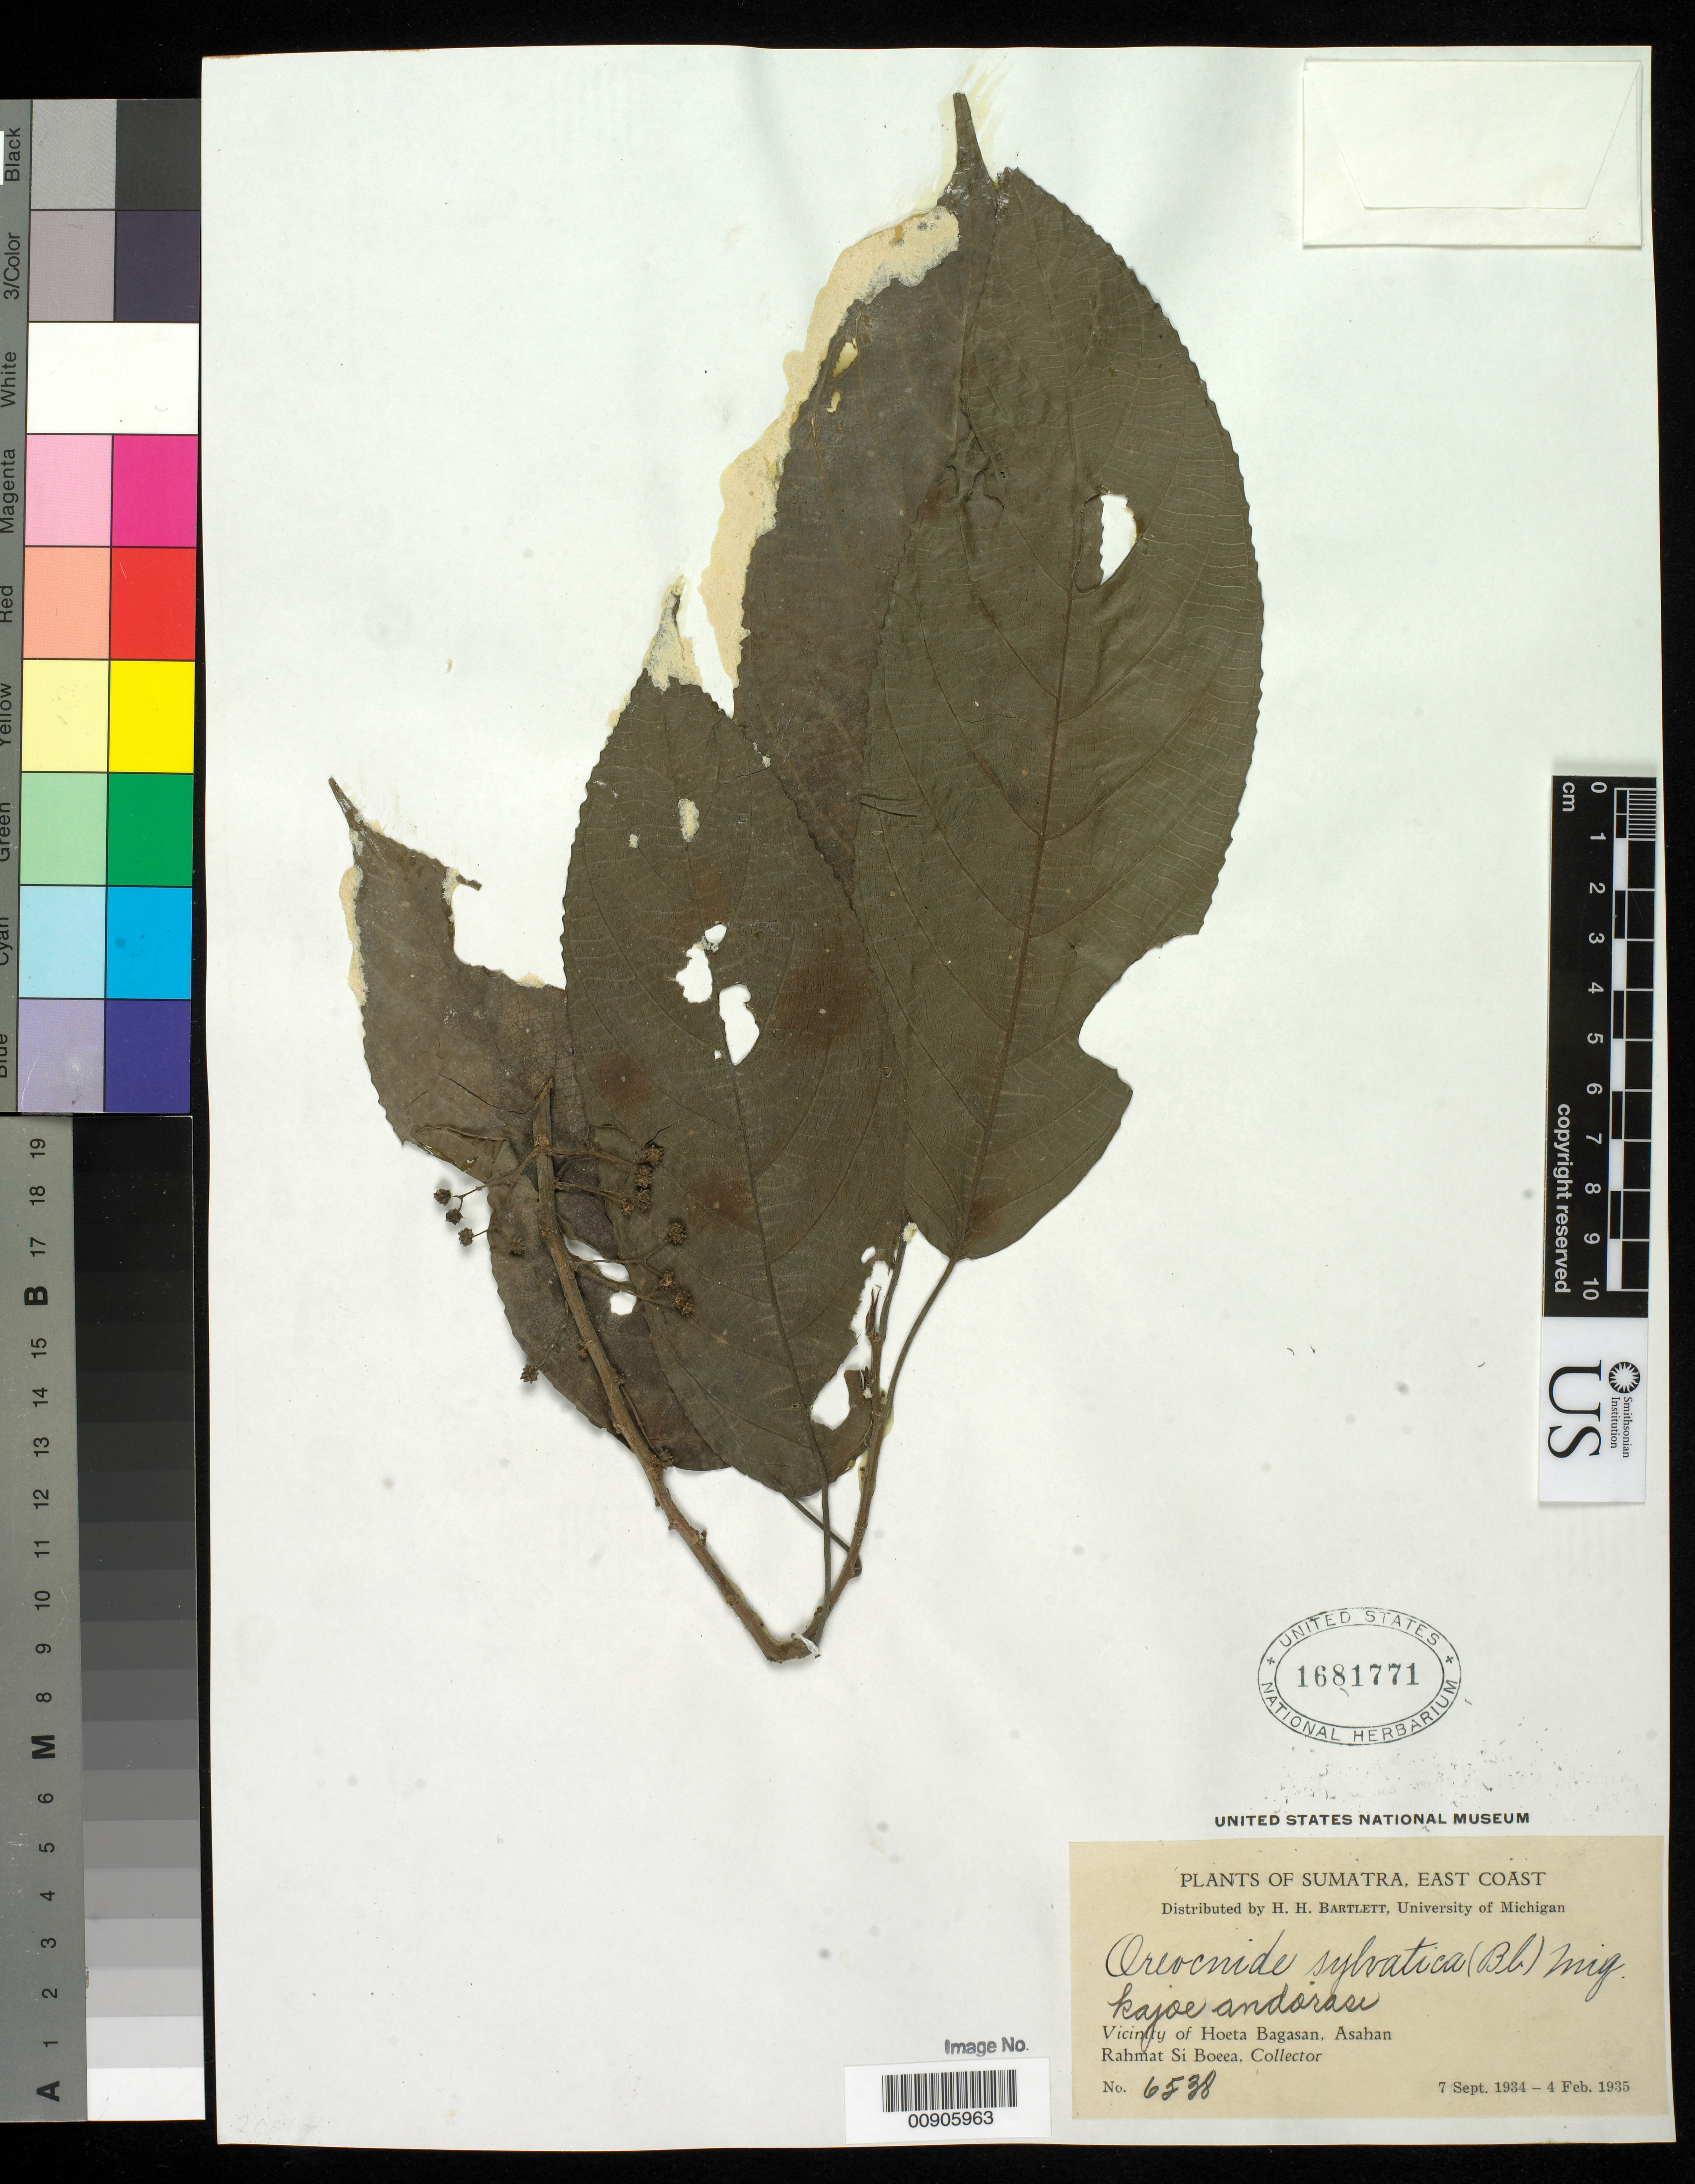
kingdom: Plantae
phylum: Tracheophyta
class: Magnoliopsida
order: Rosales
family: Urticaceae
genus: Oreocnide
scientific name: Oreocnide rubescens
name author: (Blume) Miq.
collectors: Rahmat Si Boeea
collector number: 6538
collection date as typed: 07 Sep 1934 to 04 Feb 1935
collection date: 1934-09-07/1935-02-04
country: Indonesia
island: Sumatra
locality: Sumatra, east coast. Vicinity of Hoeta Bagasan, Asahan.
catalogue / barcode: US 1681771